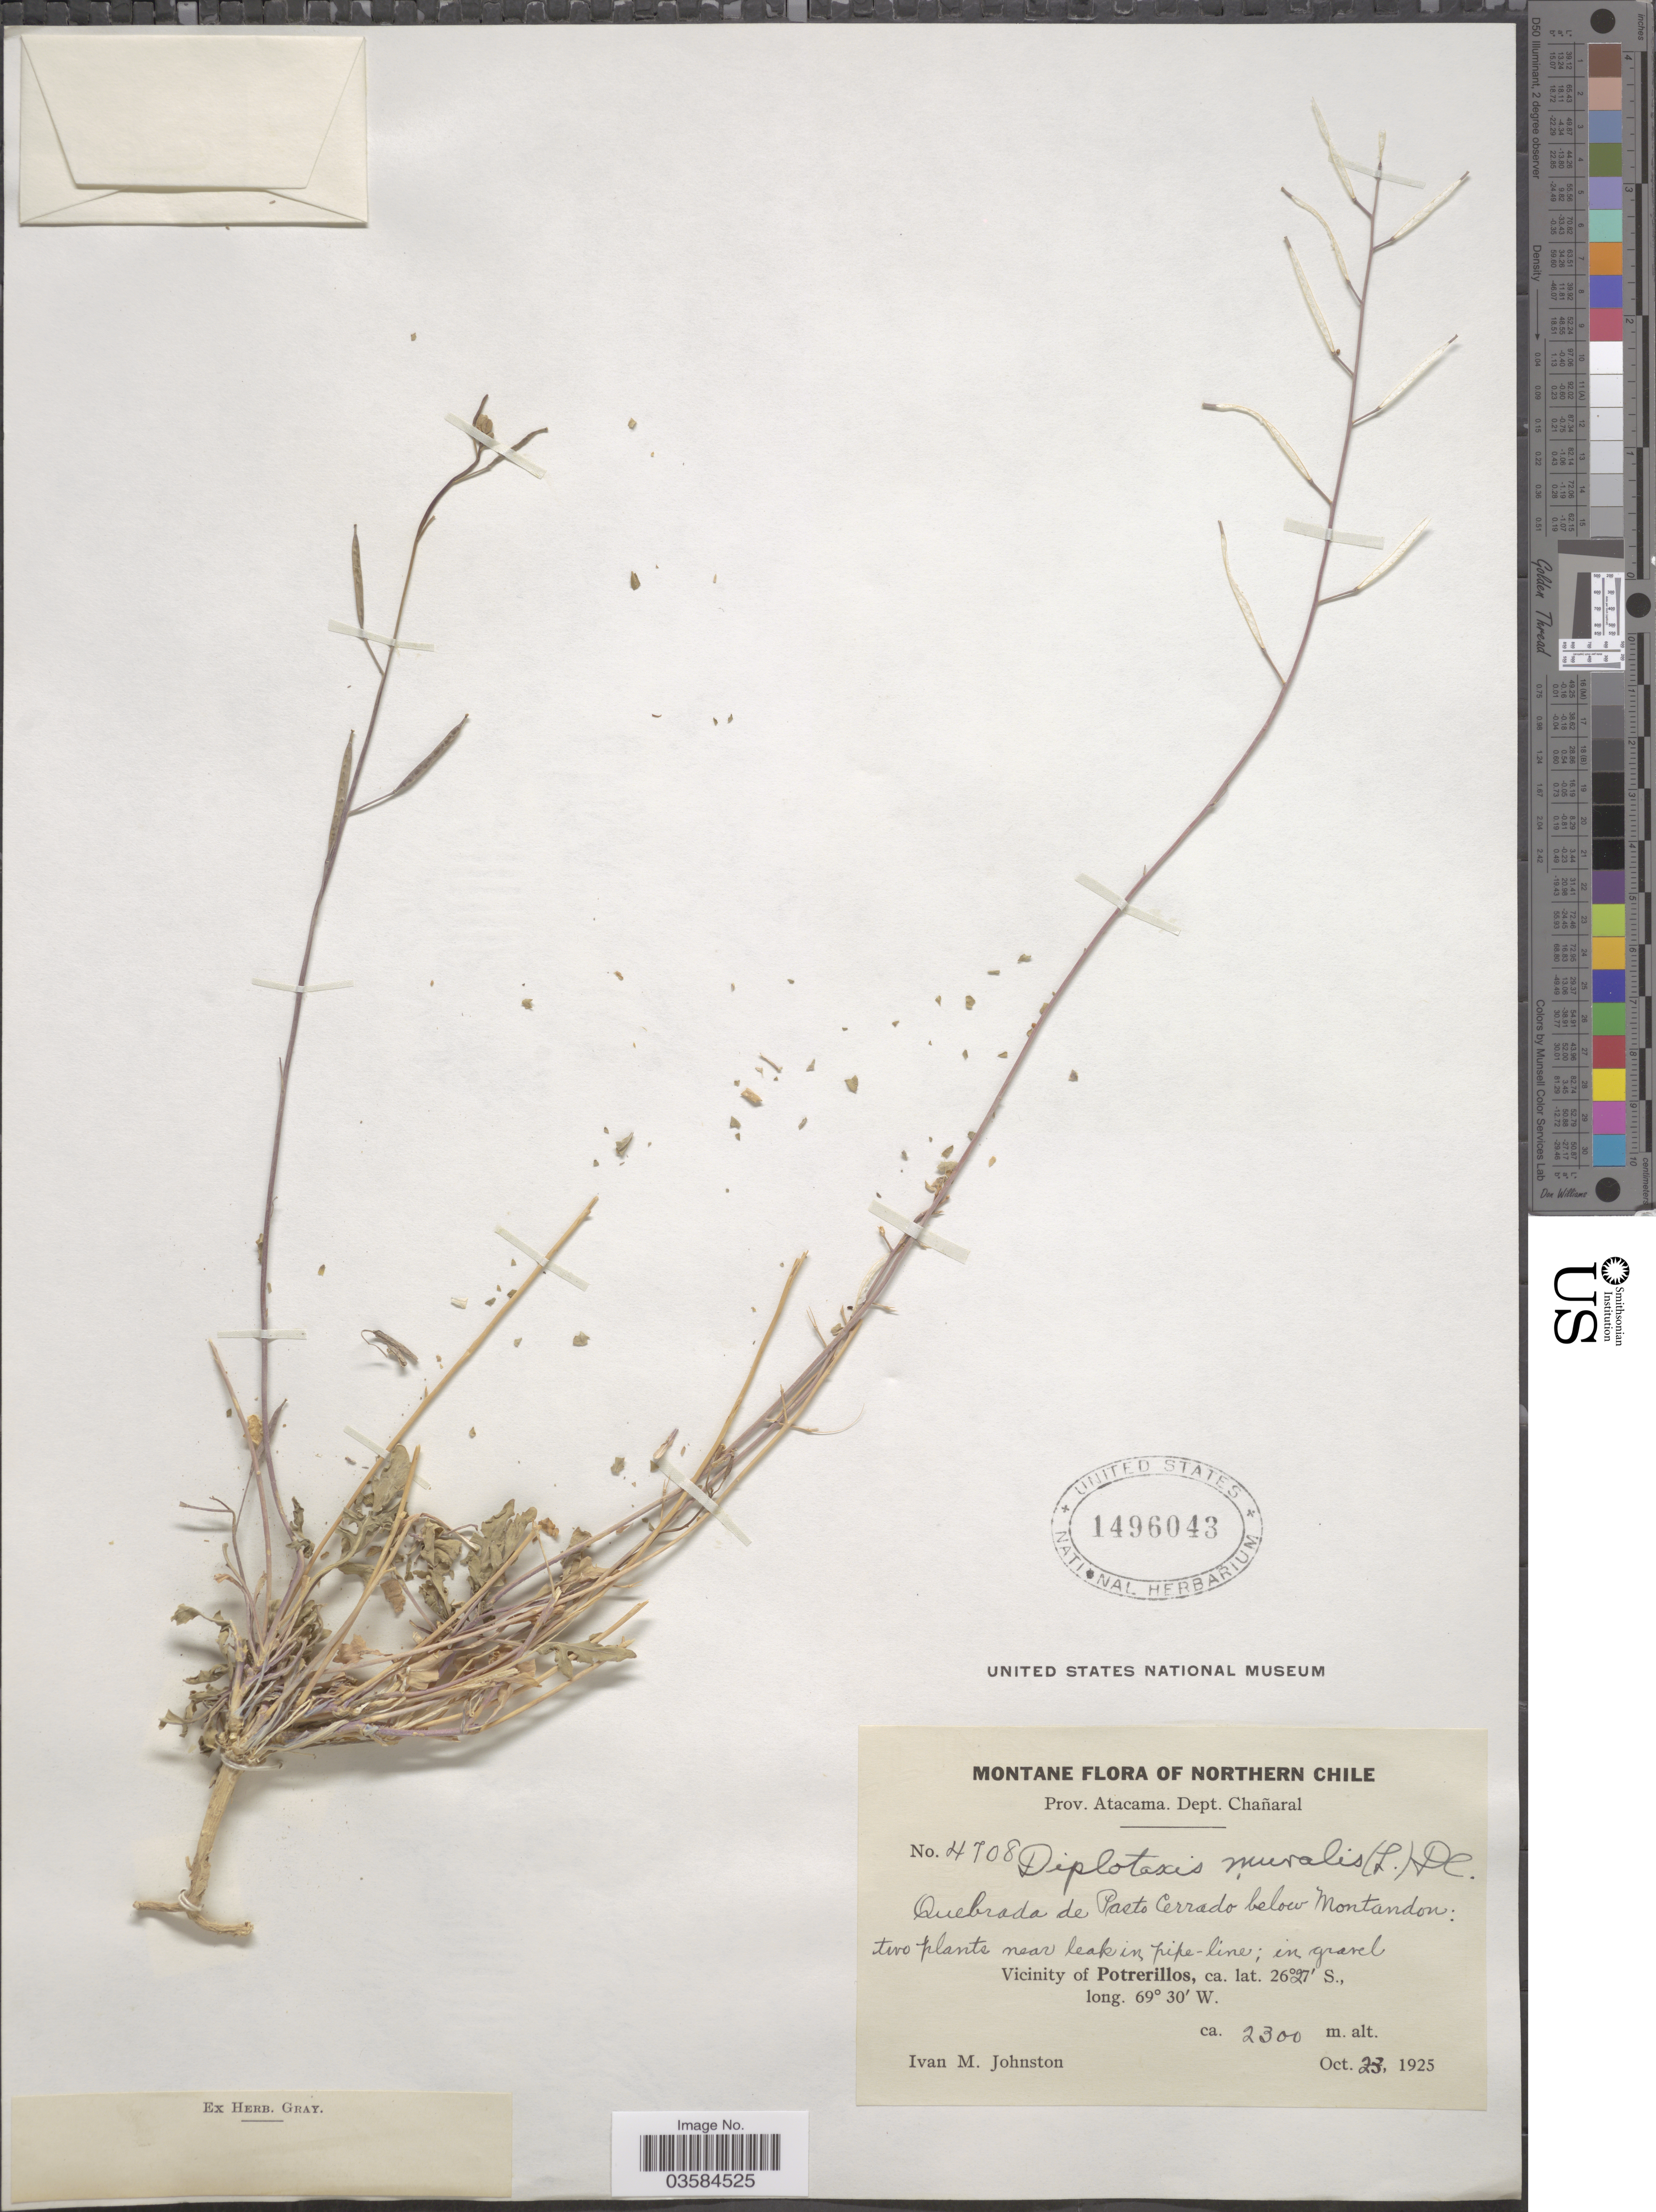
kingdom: Plantae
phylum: Tracheophyta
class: Magnoliopsida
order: Brassicales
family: Brassicaceae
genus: Diplotaxis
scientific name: Diplotaxis muralis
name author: (L.) DC.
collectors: I.M. Johnston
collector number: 4708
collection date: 1925-10-23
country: Chile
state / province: Atacama (III)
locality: Northern Chile. Dept. Chañaral. Quebrada de Pasto Cerrado below Montandon: Vicinity of Potrerillos.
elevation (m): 2300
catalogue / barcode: US 1496043